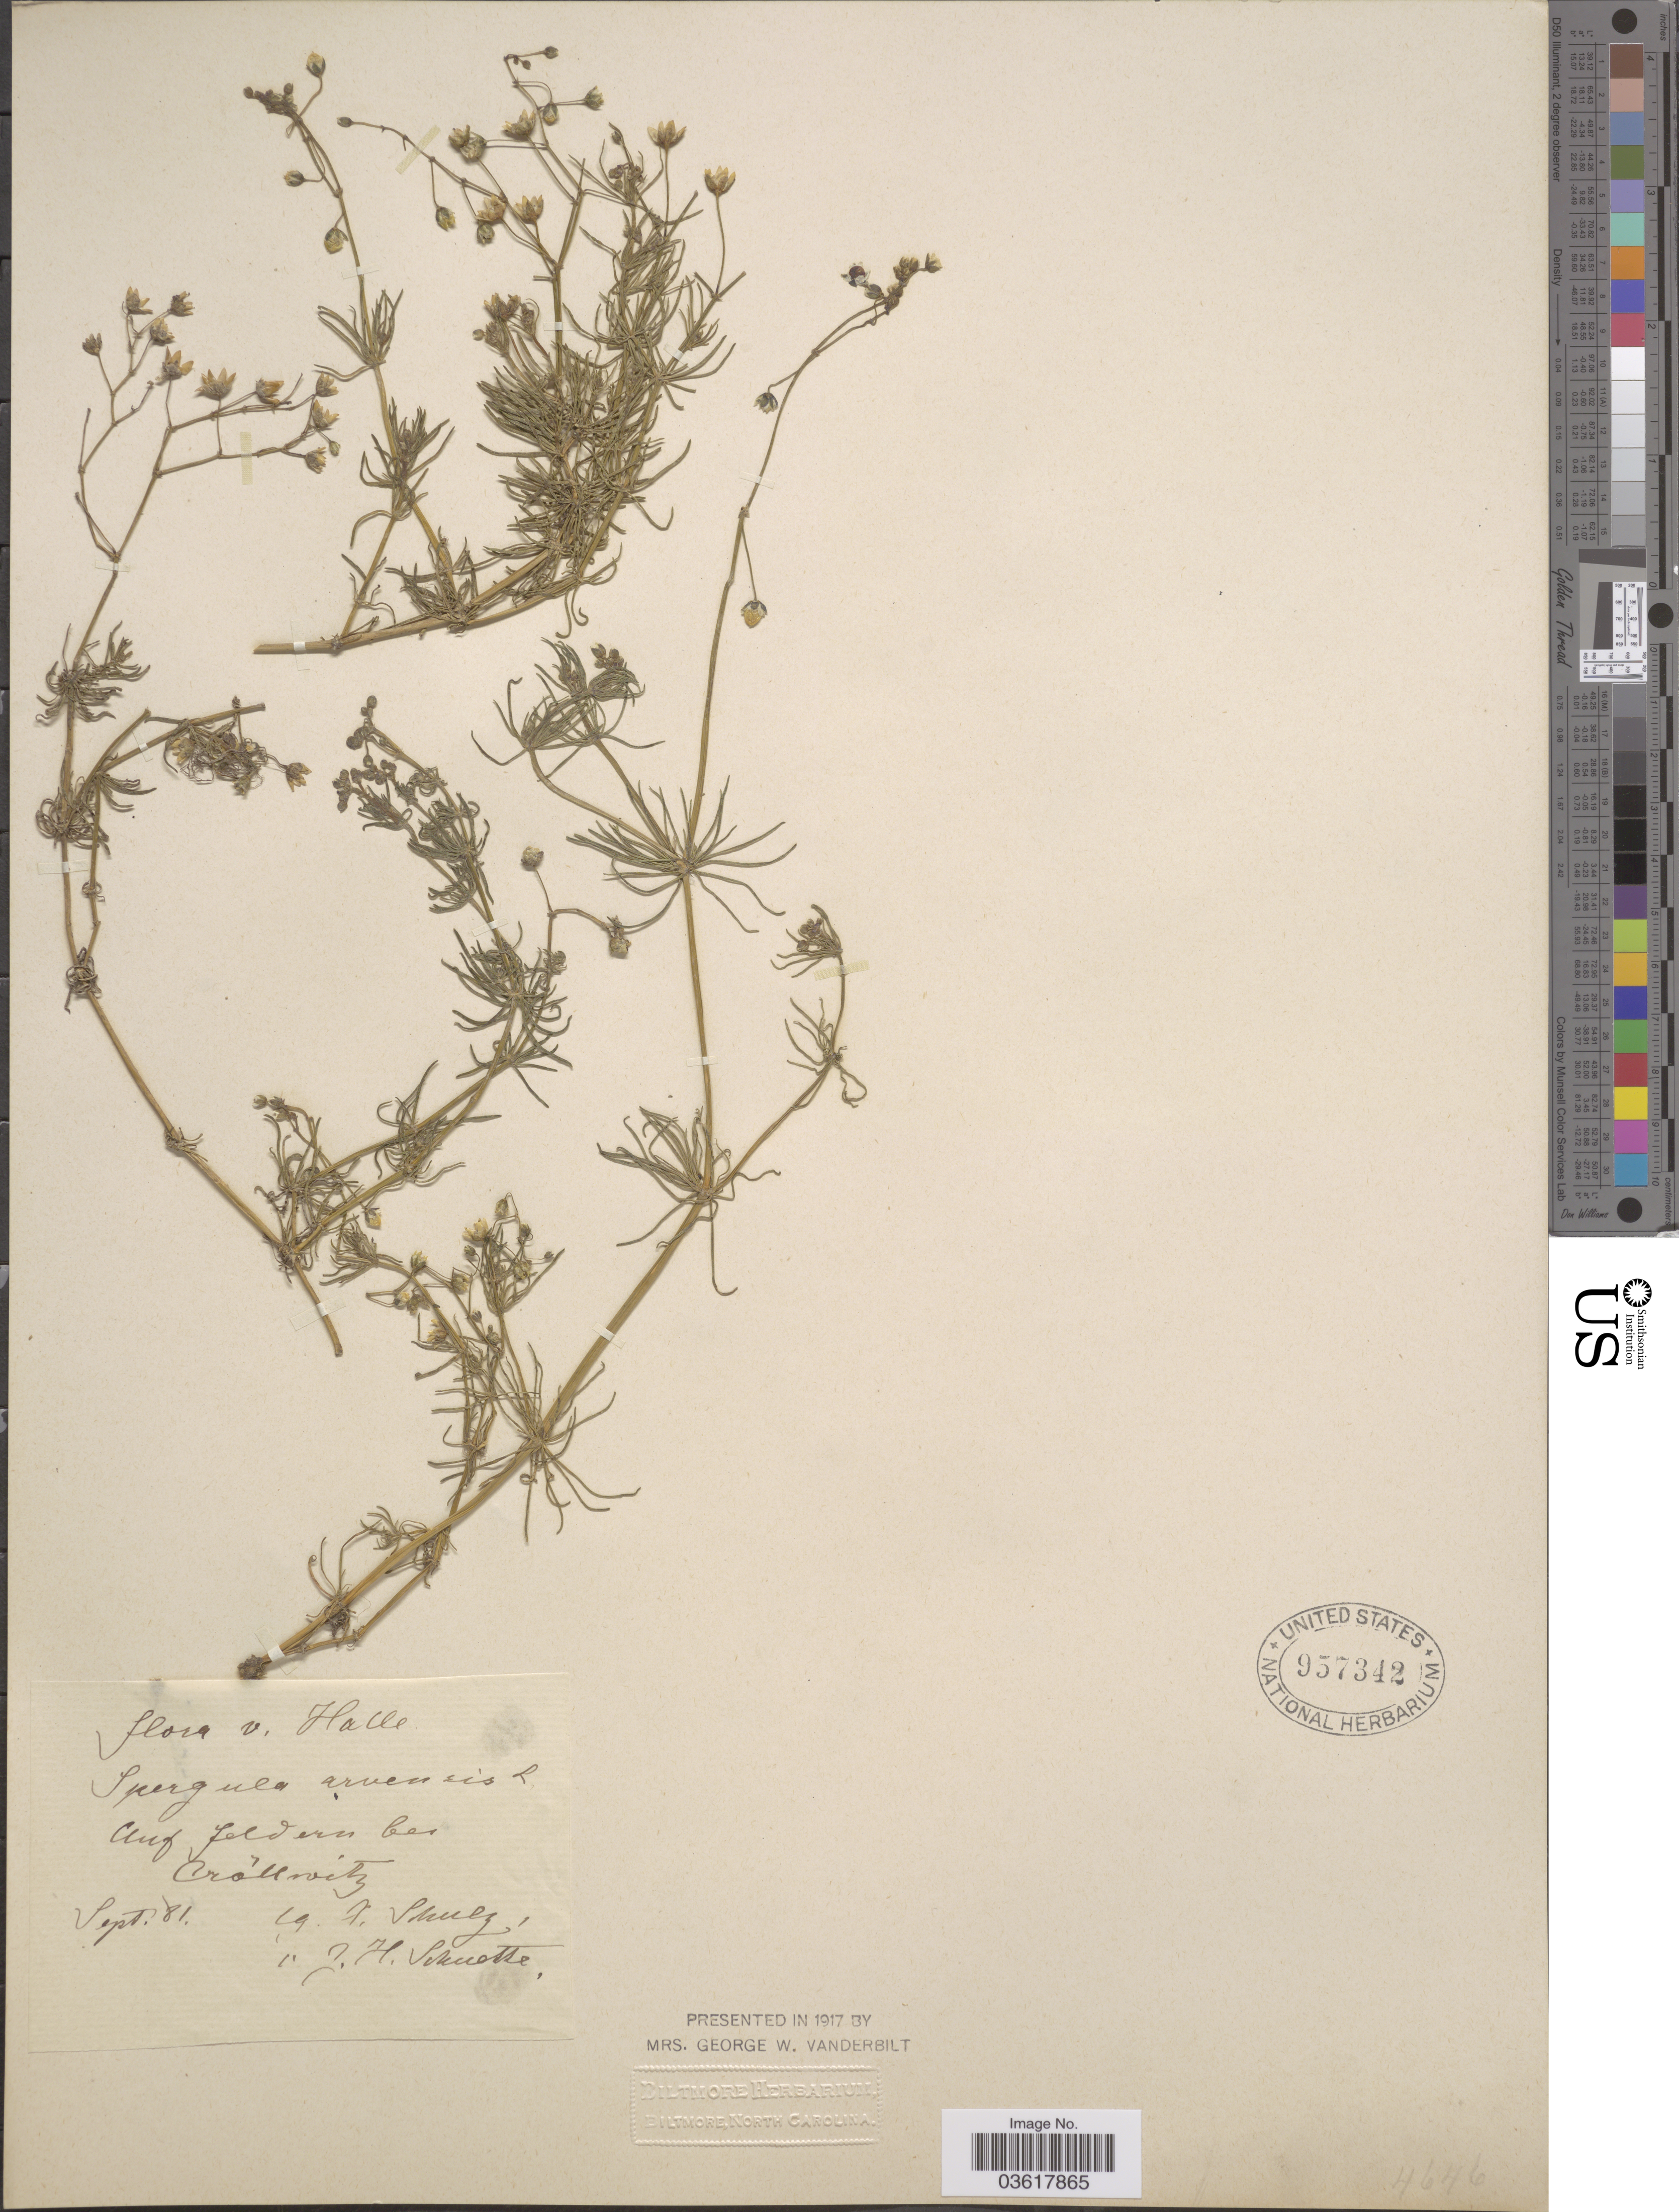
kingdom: Plantae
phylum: Tracheophyta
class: Magnoliopsida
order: Caryophyllales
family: Caryophyllaceae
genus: Spergula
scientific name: Spergula arvensis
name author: L.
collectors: J. Schulz & J. H. Schuette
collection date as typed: Transcribed d/m/y: /9/81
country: Germany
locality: Halle. Cróllwitz.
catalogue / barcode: US 957342